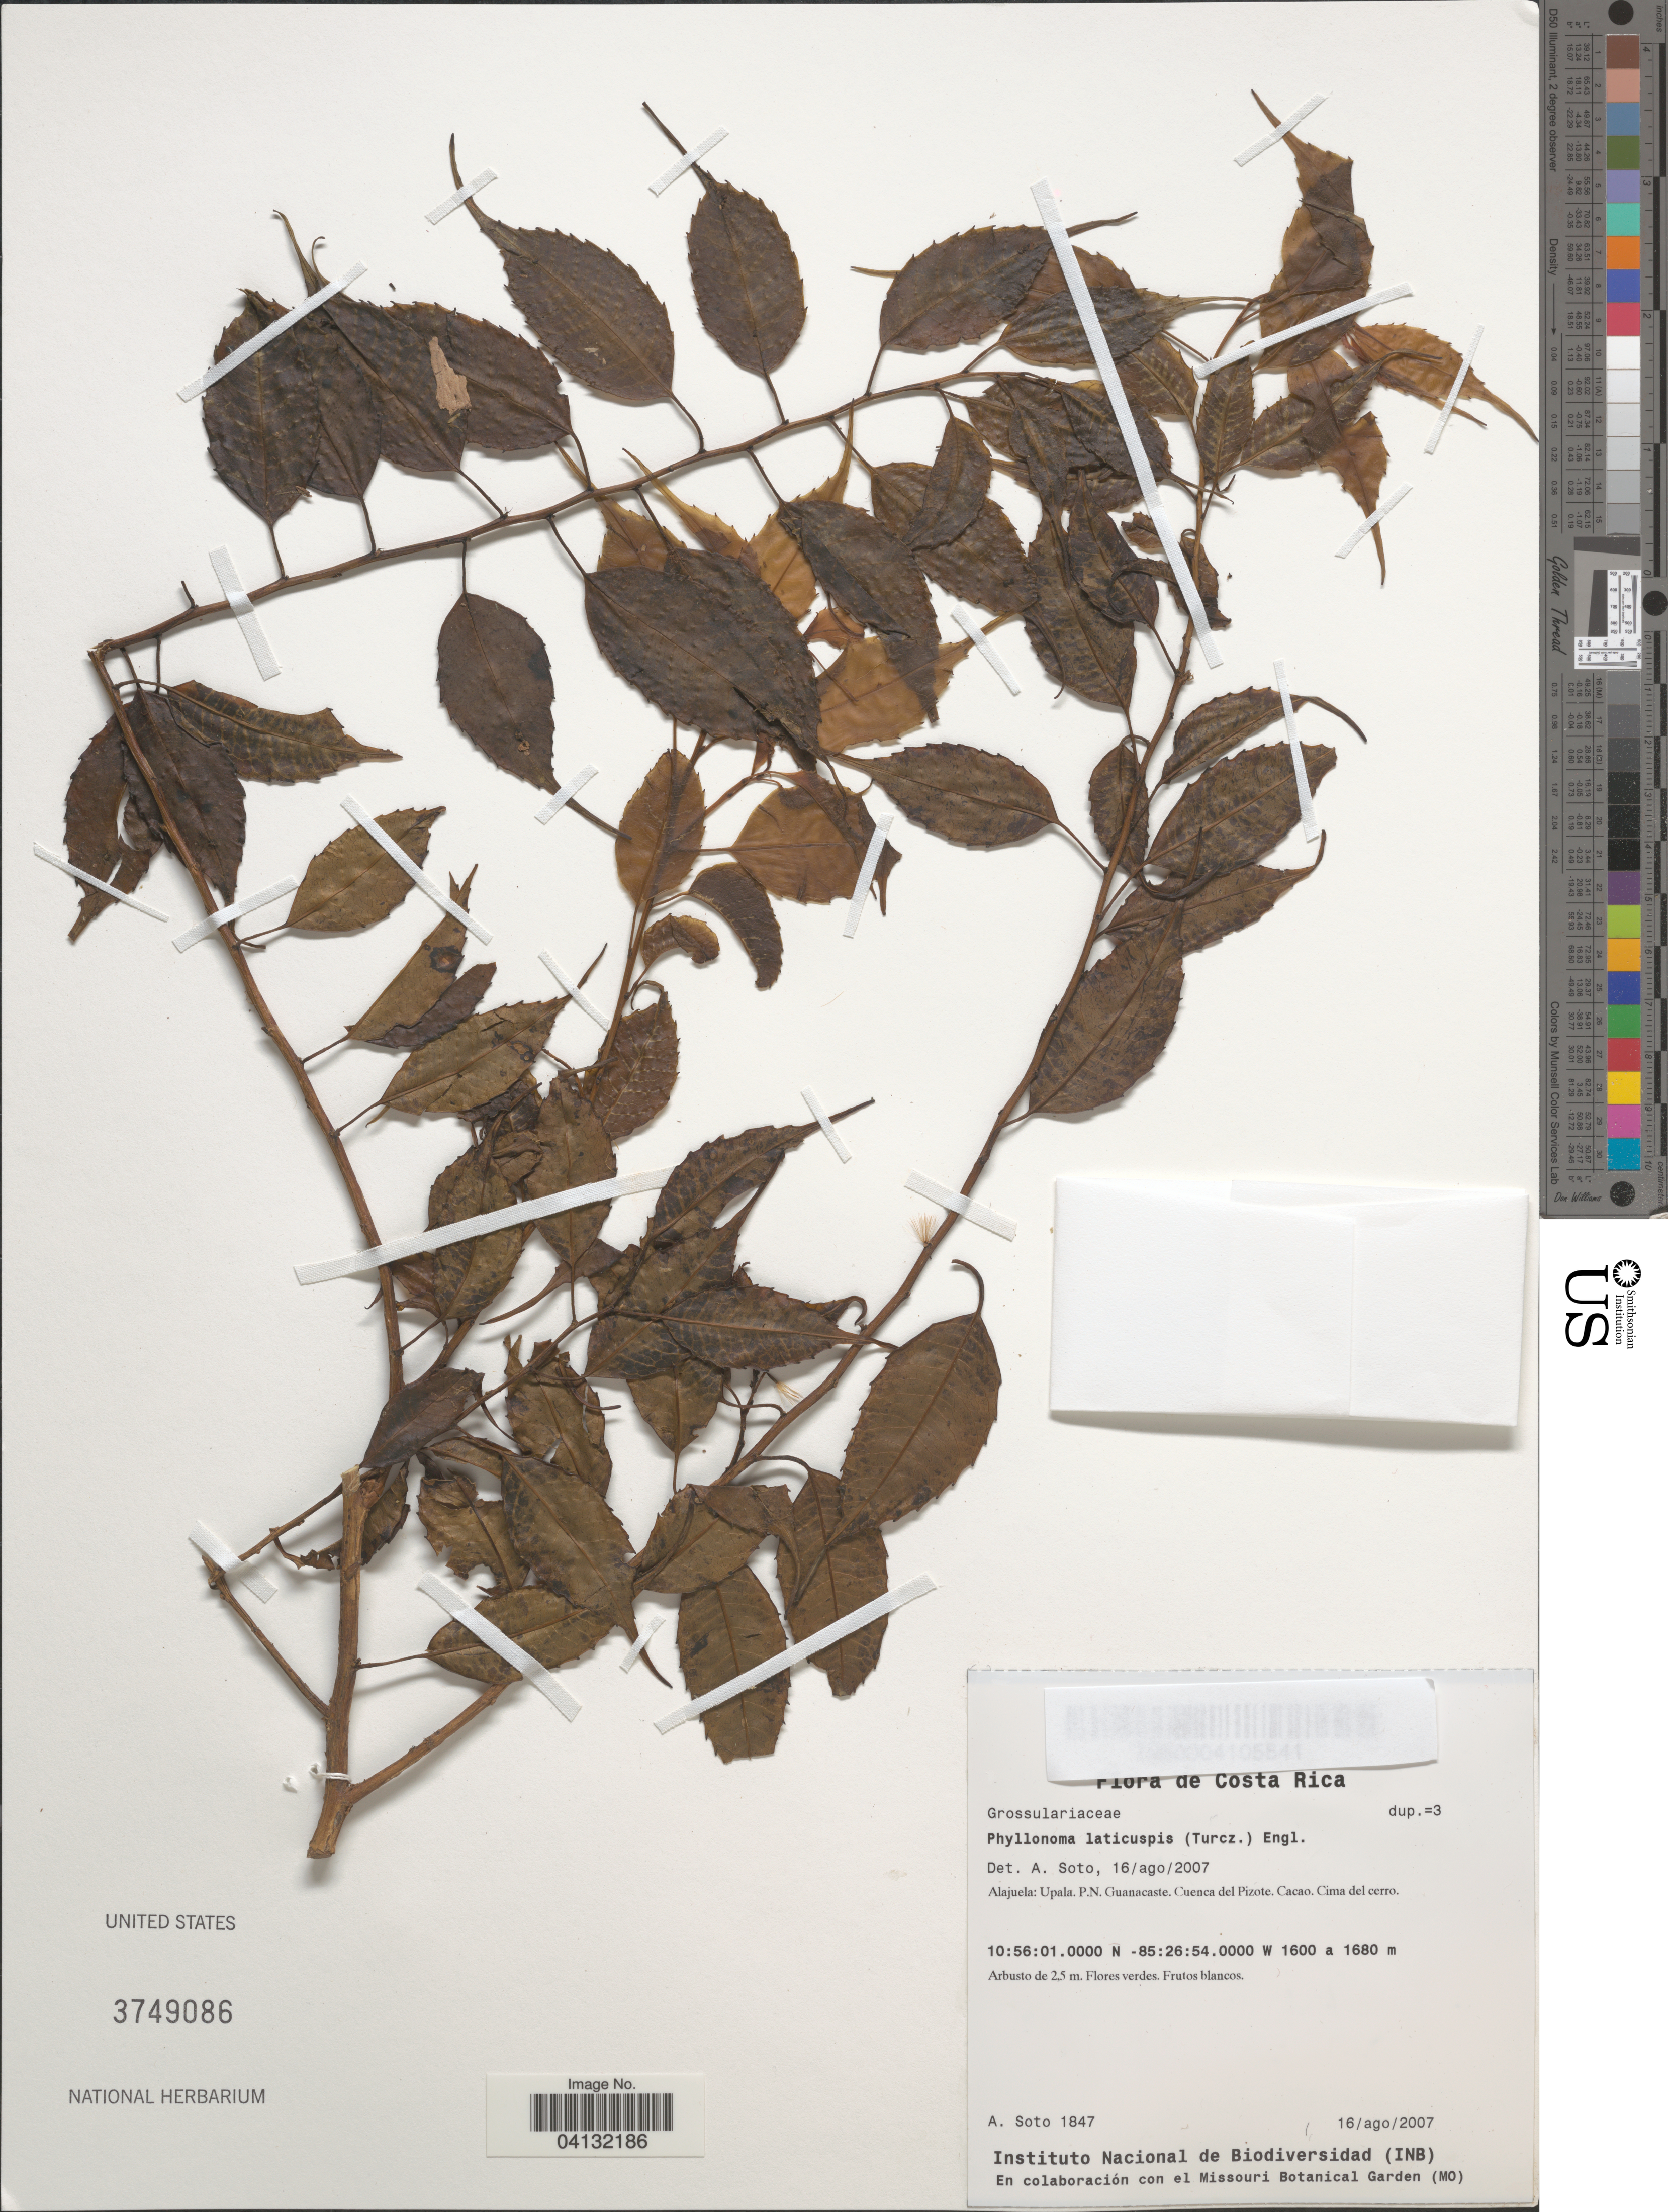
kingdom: Plantae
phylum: Tracheophyta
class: Magnoliopsida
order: Aquifoliales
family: Phyllonomaceae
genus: Phyllonoma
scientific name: Phyllonoma laticuspis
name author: (Turcz.) Engl.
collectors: A. Soto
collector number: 1847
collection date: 2007-08-16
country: Costa Rica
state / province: Alajuela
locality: Upala. P.N. Guanacaste. Cuenca del Pizote. Cacao. Cima del cerro.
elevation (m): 1600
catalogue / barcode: US 3749086